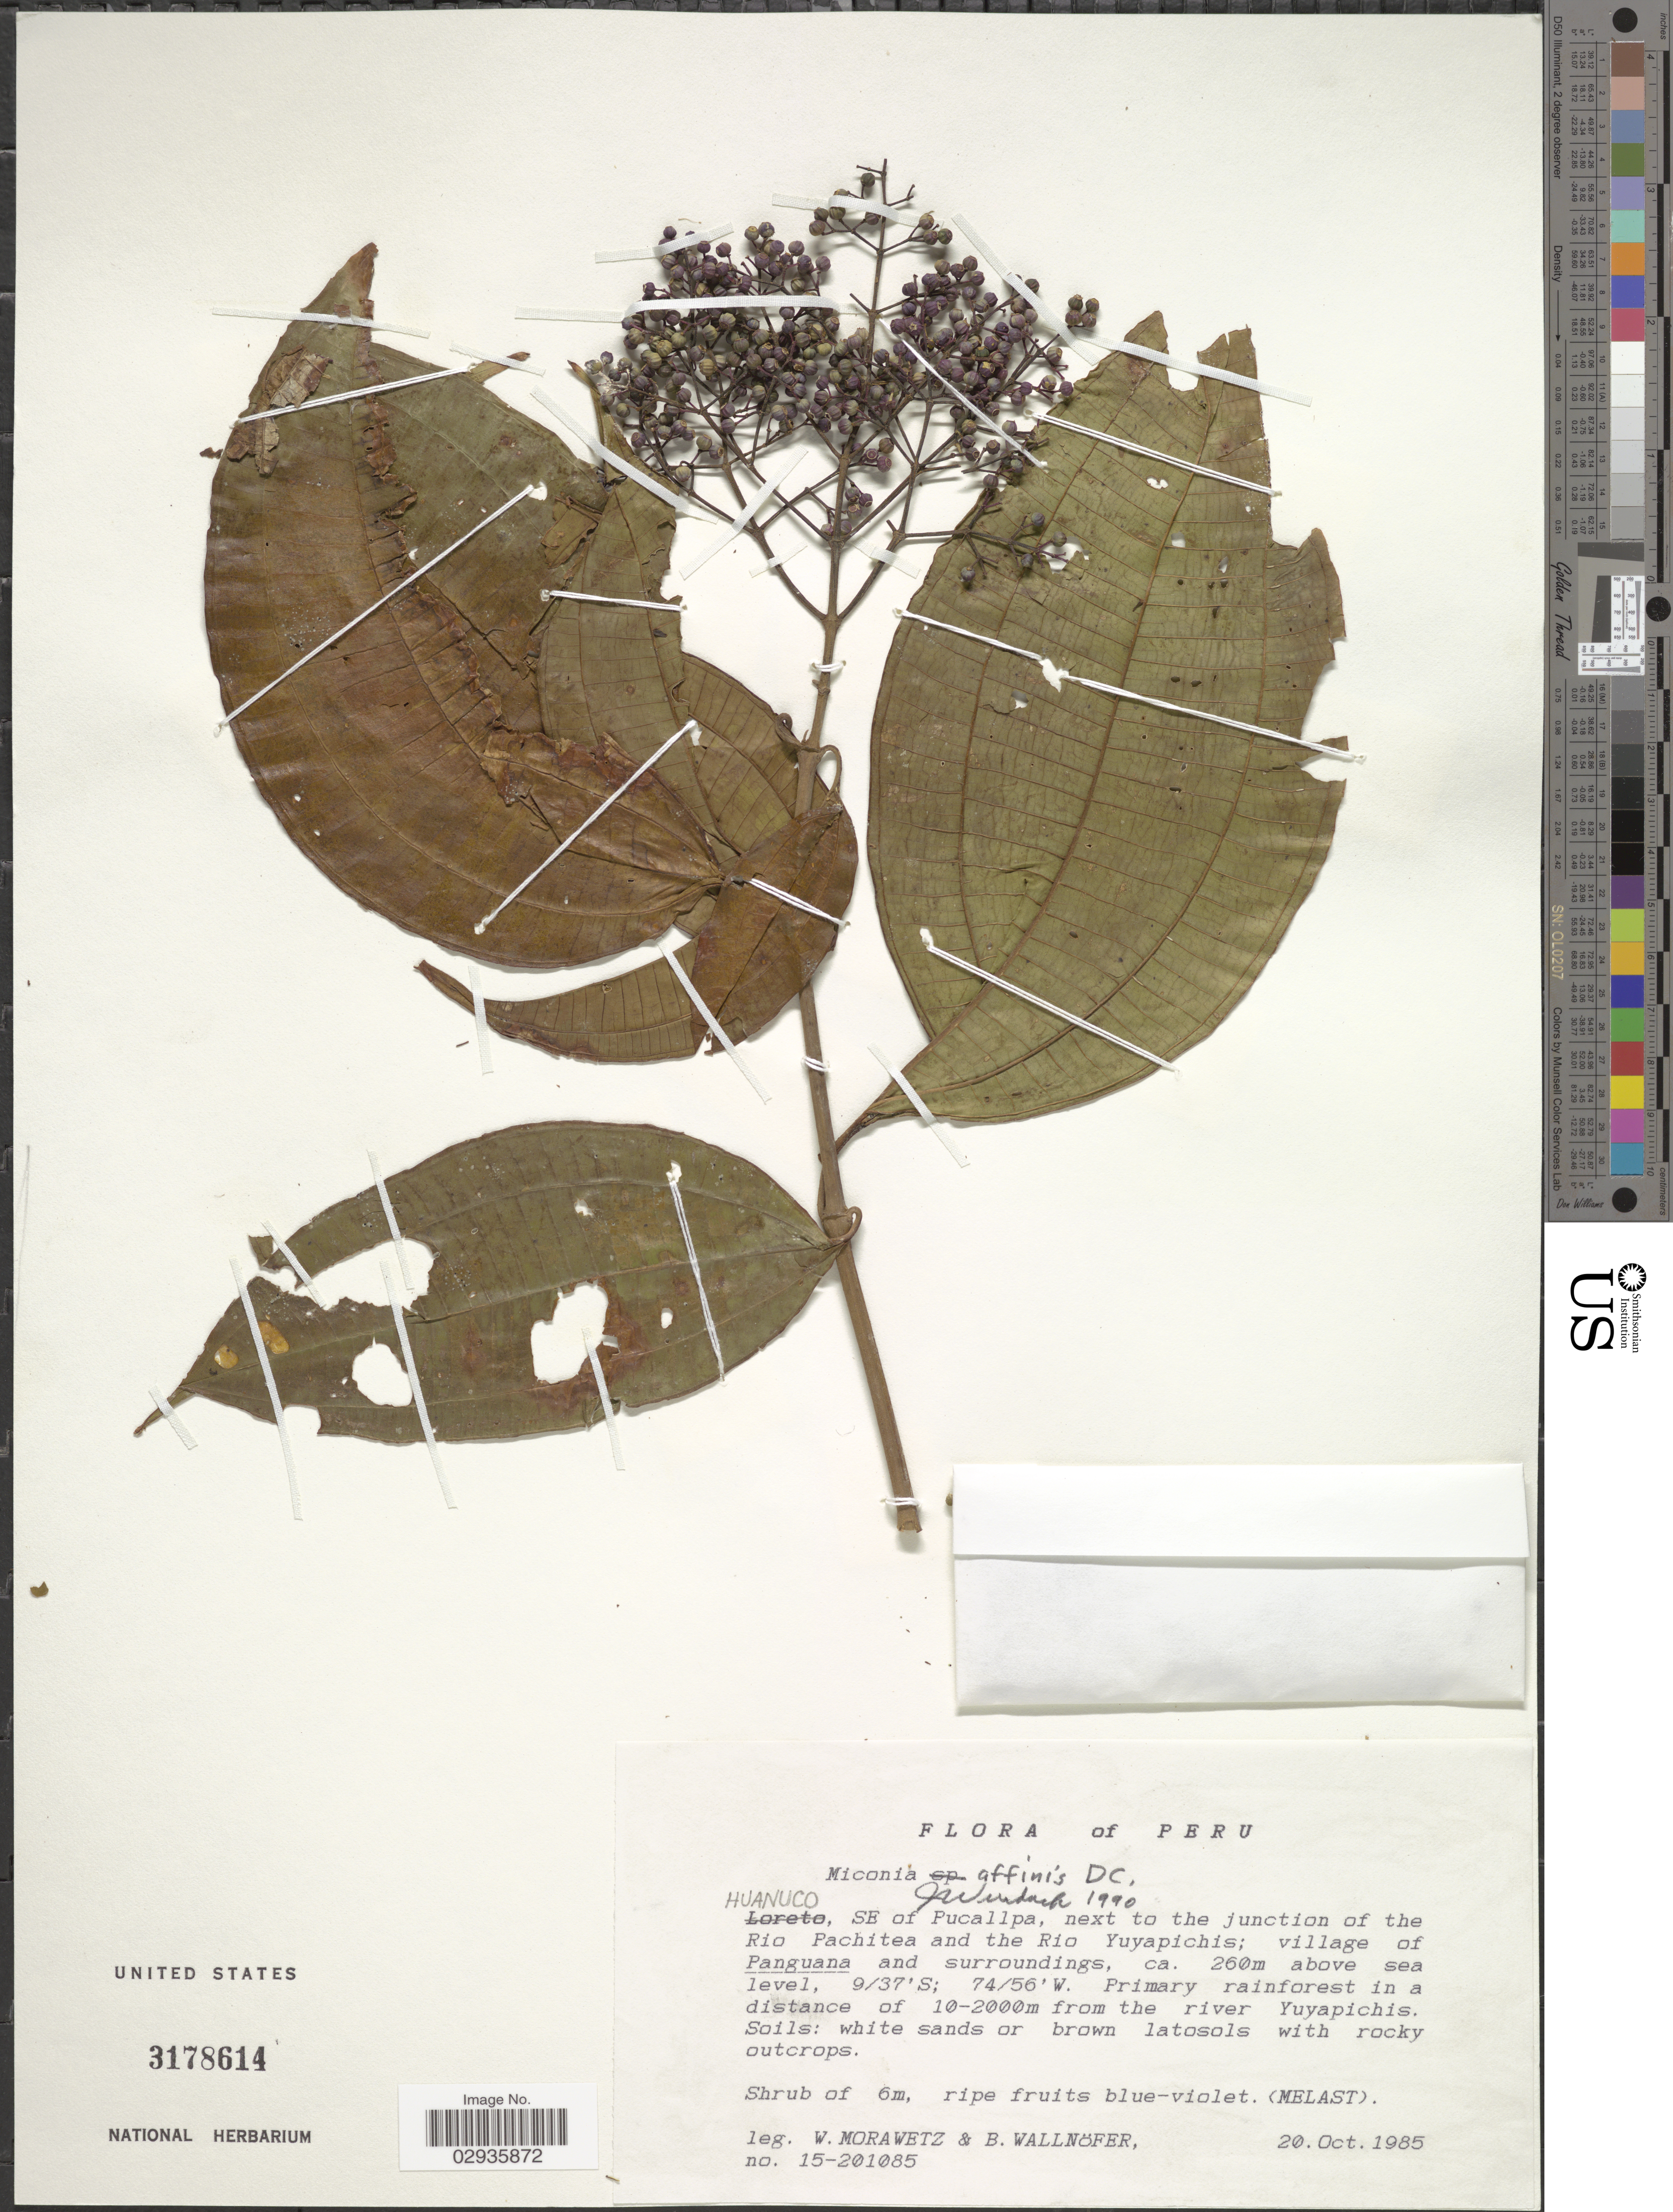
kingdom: Plantae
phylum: Tracheophyta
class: Magnoliopsida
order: Myrtales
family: Melastomataceae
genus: Miconia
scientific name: Miconia affinis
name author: DC.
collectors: W. Morawetz & B. Wallnöfer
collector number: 15-201085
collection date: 1985-10-20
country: Peru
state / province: Huánuco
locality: SE of Pucallpa, next to the junction of the Rio Pachitea and the Rio Yuyapichis; village of Panguana and surroundings. Primary rainforest in a distance of 10-2000m from the river Yuyapichis.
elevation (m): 260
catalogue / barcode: US 3178614